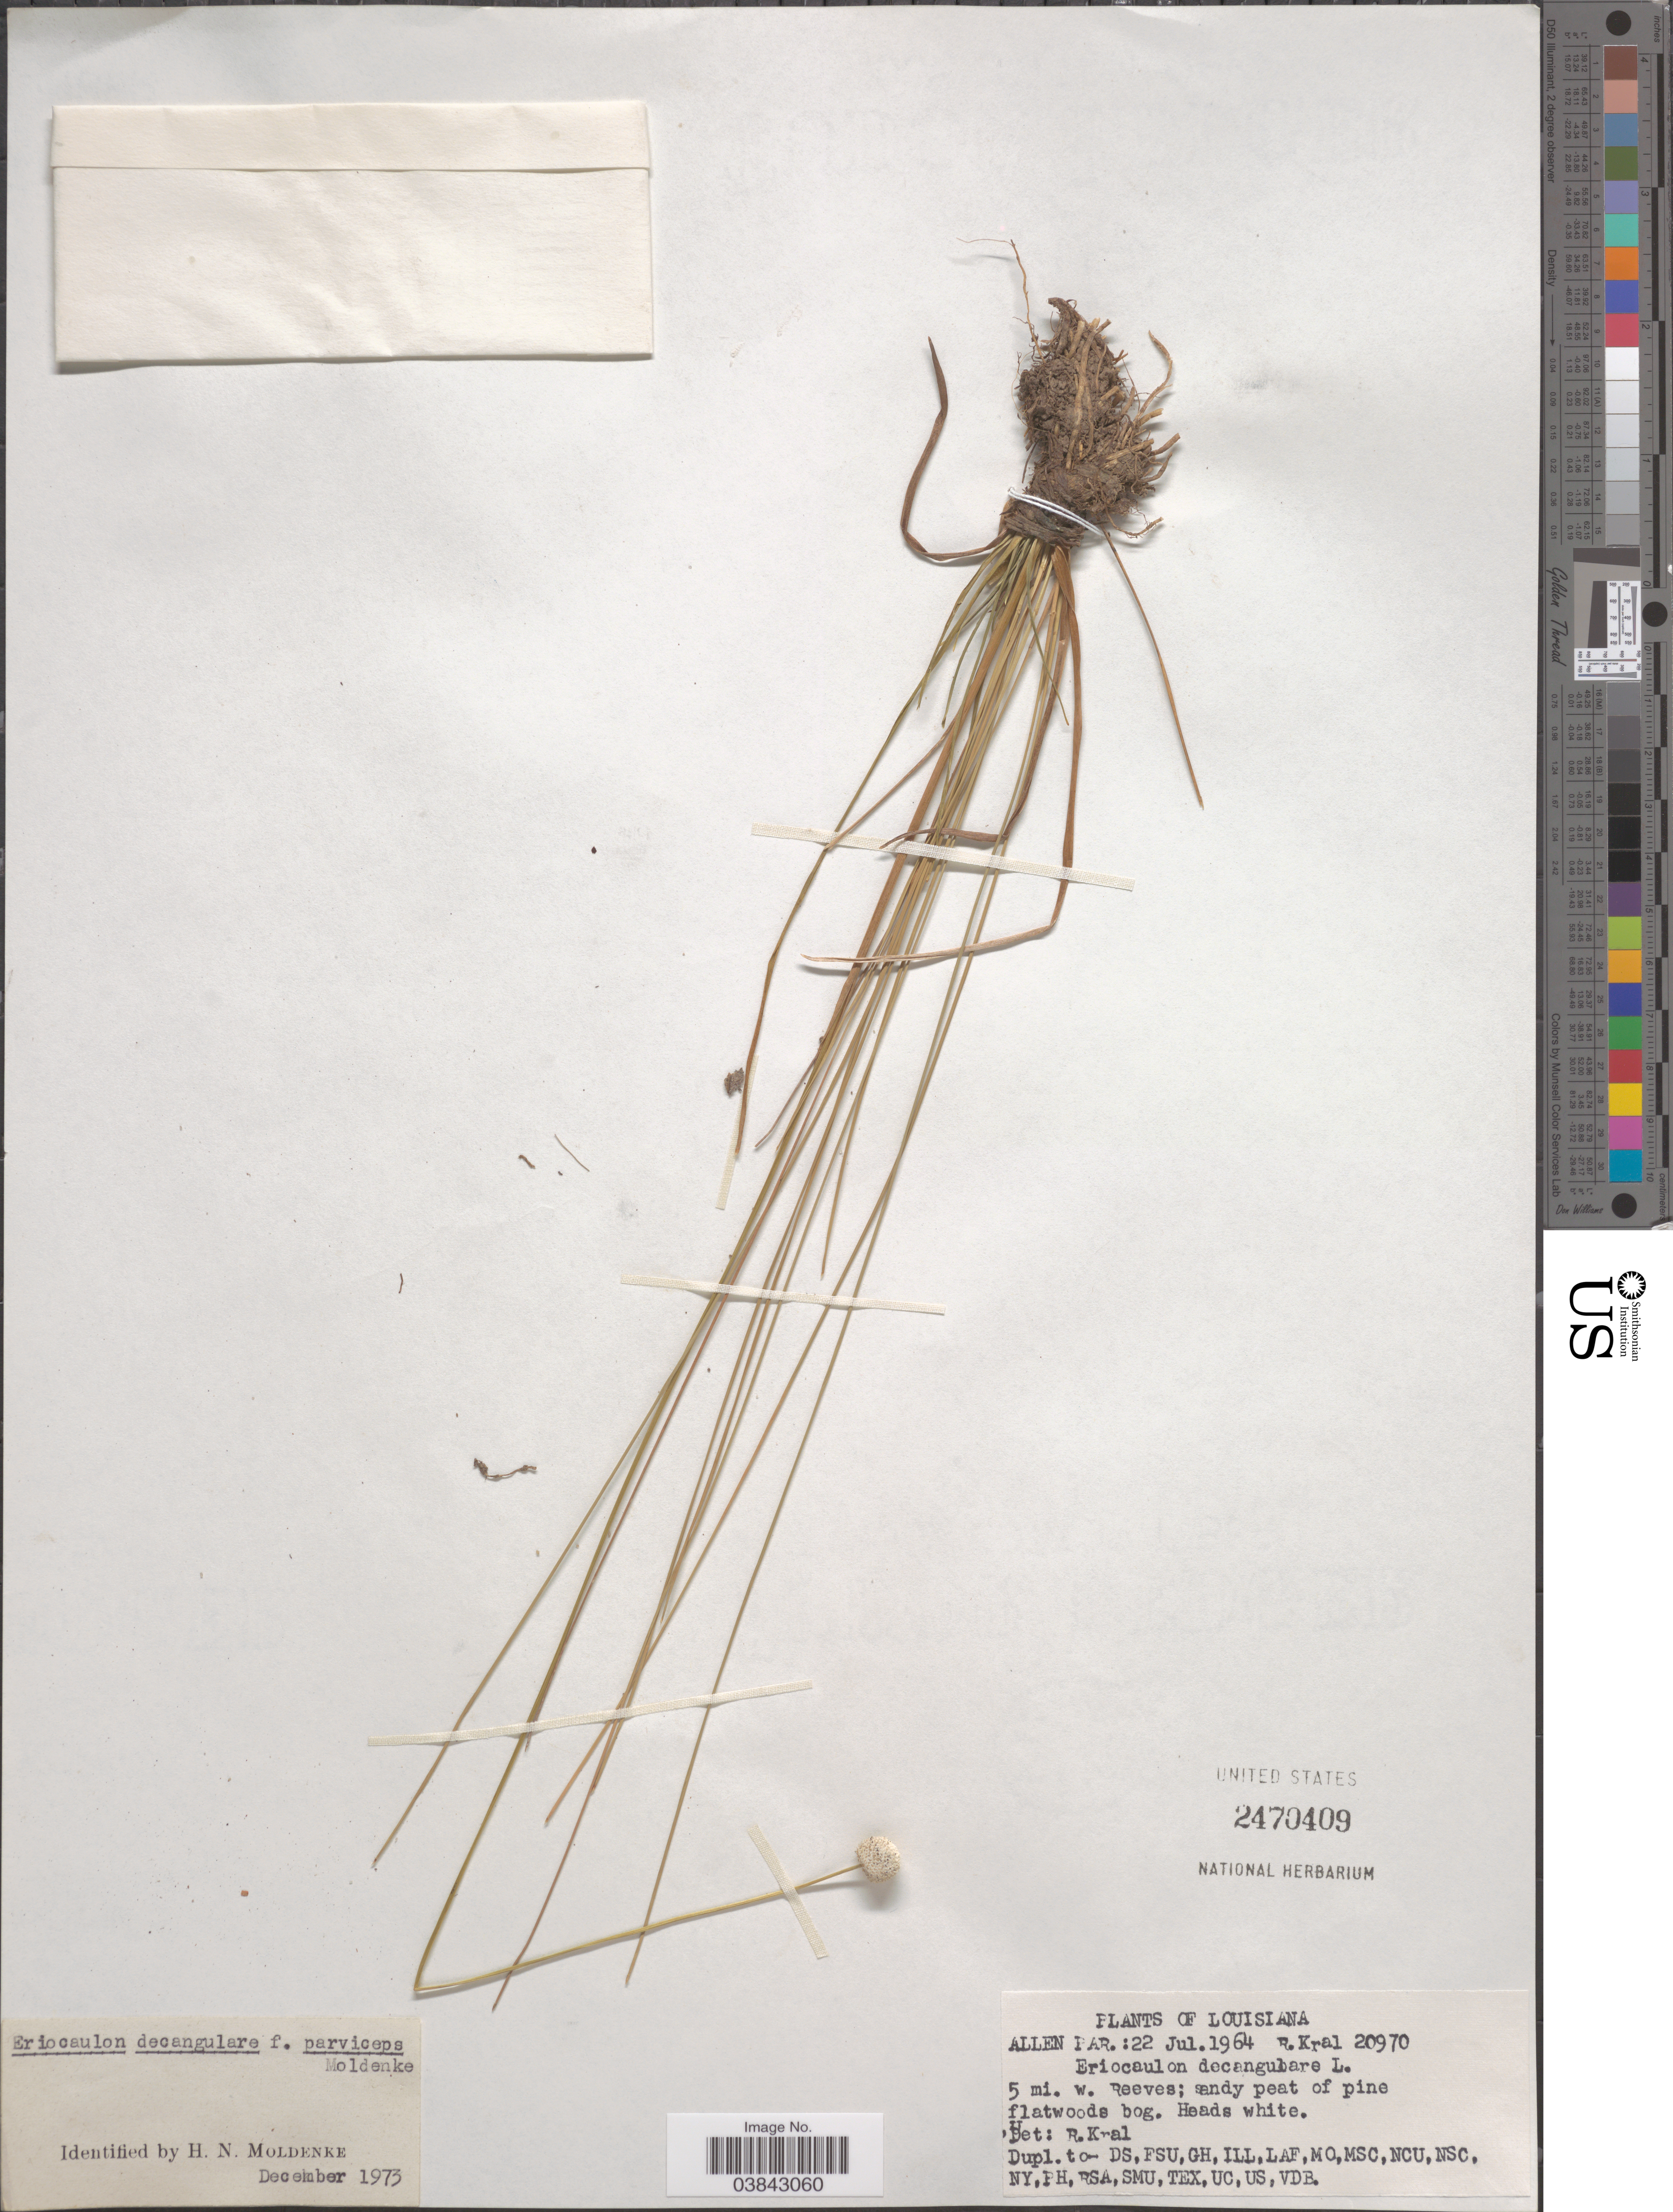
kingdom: Plantae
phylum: Tracheophyta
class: Liliopsida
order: Poales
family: Eriocaulaceae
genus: Eriocaulon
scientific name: Eriocaulon decangulare f. parviceps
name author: Moldenke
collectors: R. Kral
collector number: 20970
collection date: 1964-07-22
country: United States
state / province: Louisiana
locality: Allen Par. 5 mi. w. Reeves.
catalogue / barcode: US 2470409